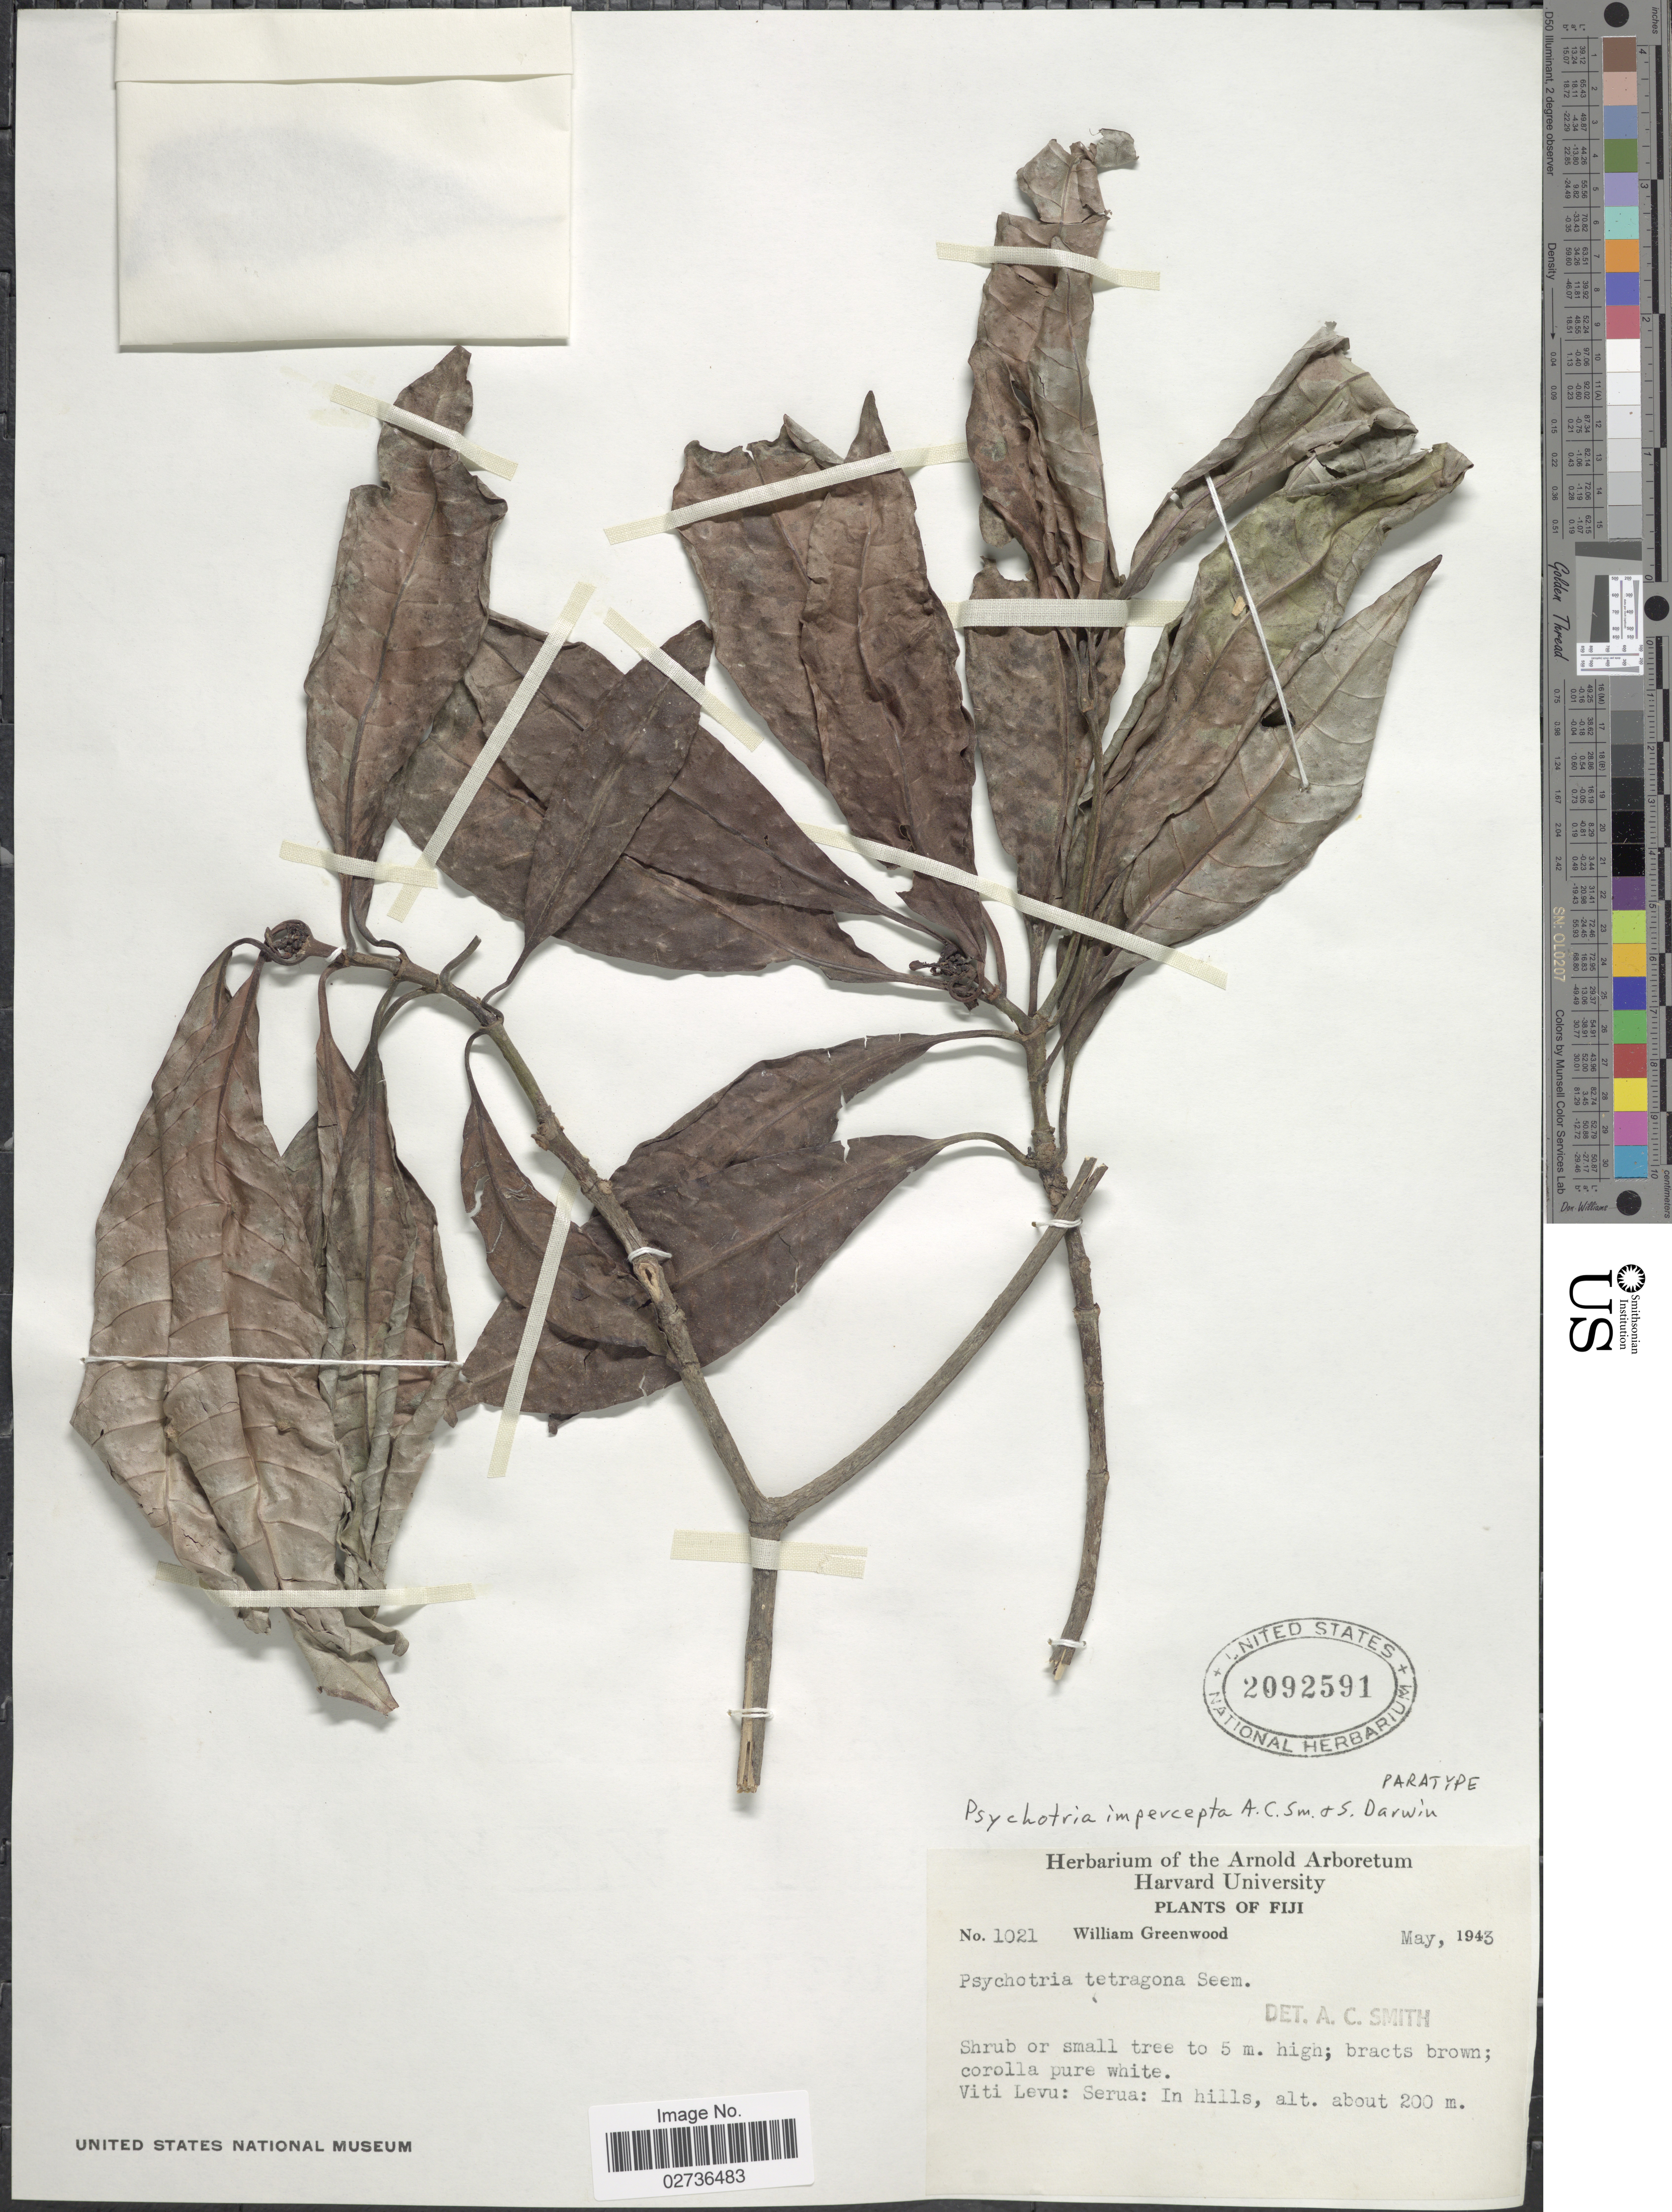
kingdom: Plantae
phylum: Tracheophyta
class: Magnoliopsida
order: Gentianales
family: Rubiaceae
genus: Psychotria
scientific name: Psychotria impercepta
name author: A.C. Sm. & S.P. Darwin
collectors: W. Greenwood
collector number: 1021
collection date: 1943-05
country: Fiji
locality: Viti Levu: Serua: In hills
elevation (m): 200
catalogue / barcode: US 2092591